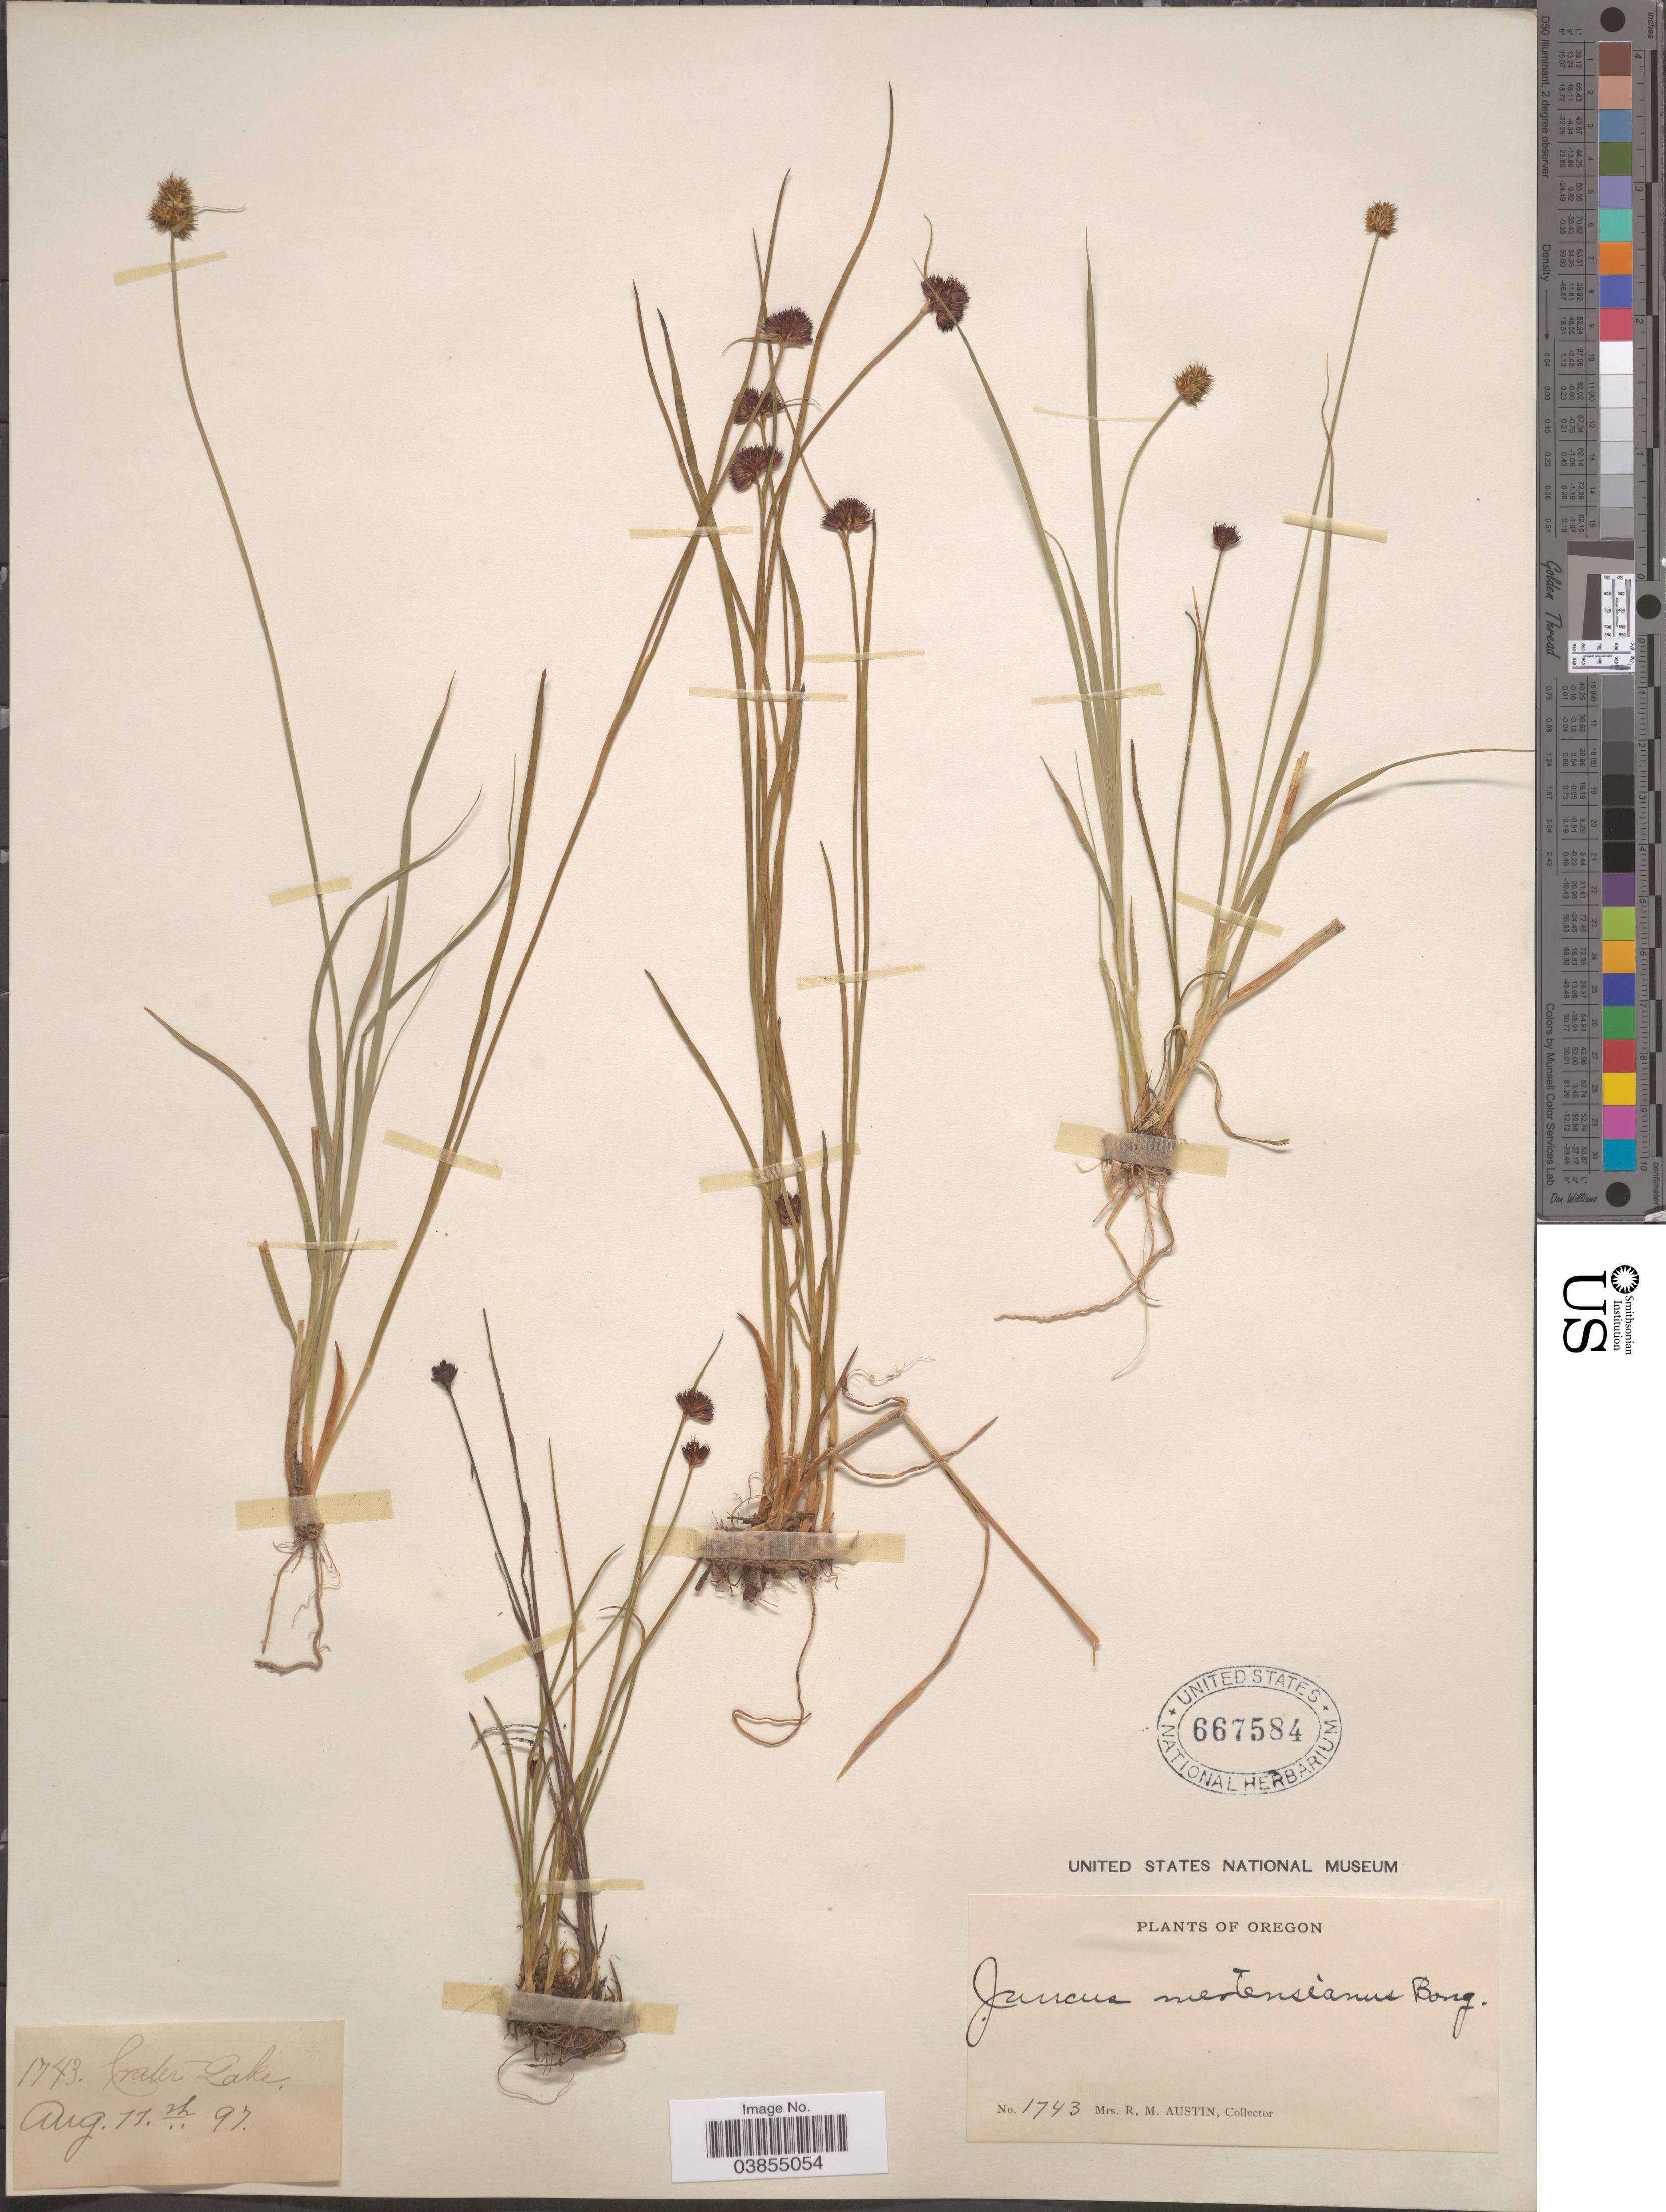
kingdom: Plantae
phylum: Tracheophyta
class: Liliopsida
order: Poales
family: Juncaceae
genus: Juncus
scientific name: Juncus mertensianus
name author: Bong.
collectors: R. Austin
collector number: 1743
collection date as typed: Transcribed d/m/y: 11/8/97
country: United States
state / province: Oregon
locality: Crater Lake.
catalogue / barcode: US 667584